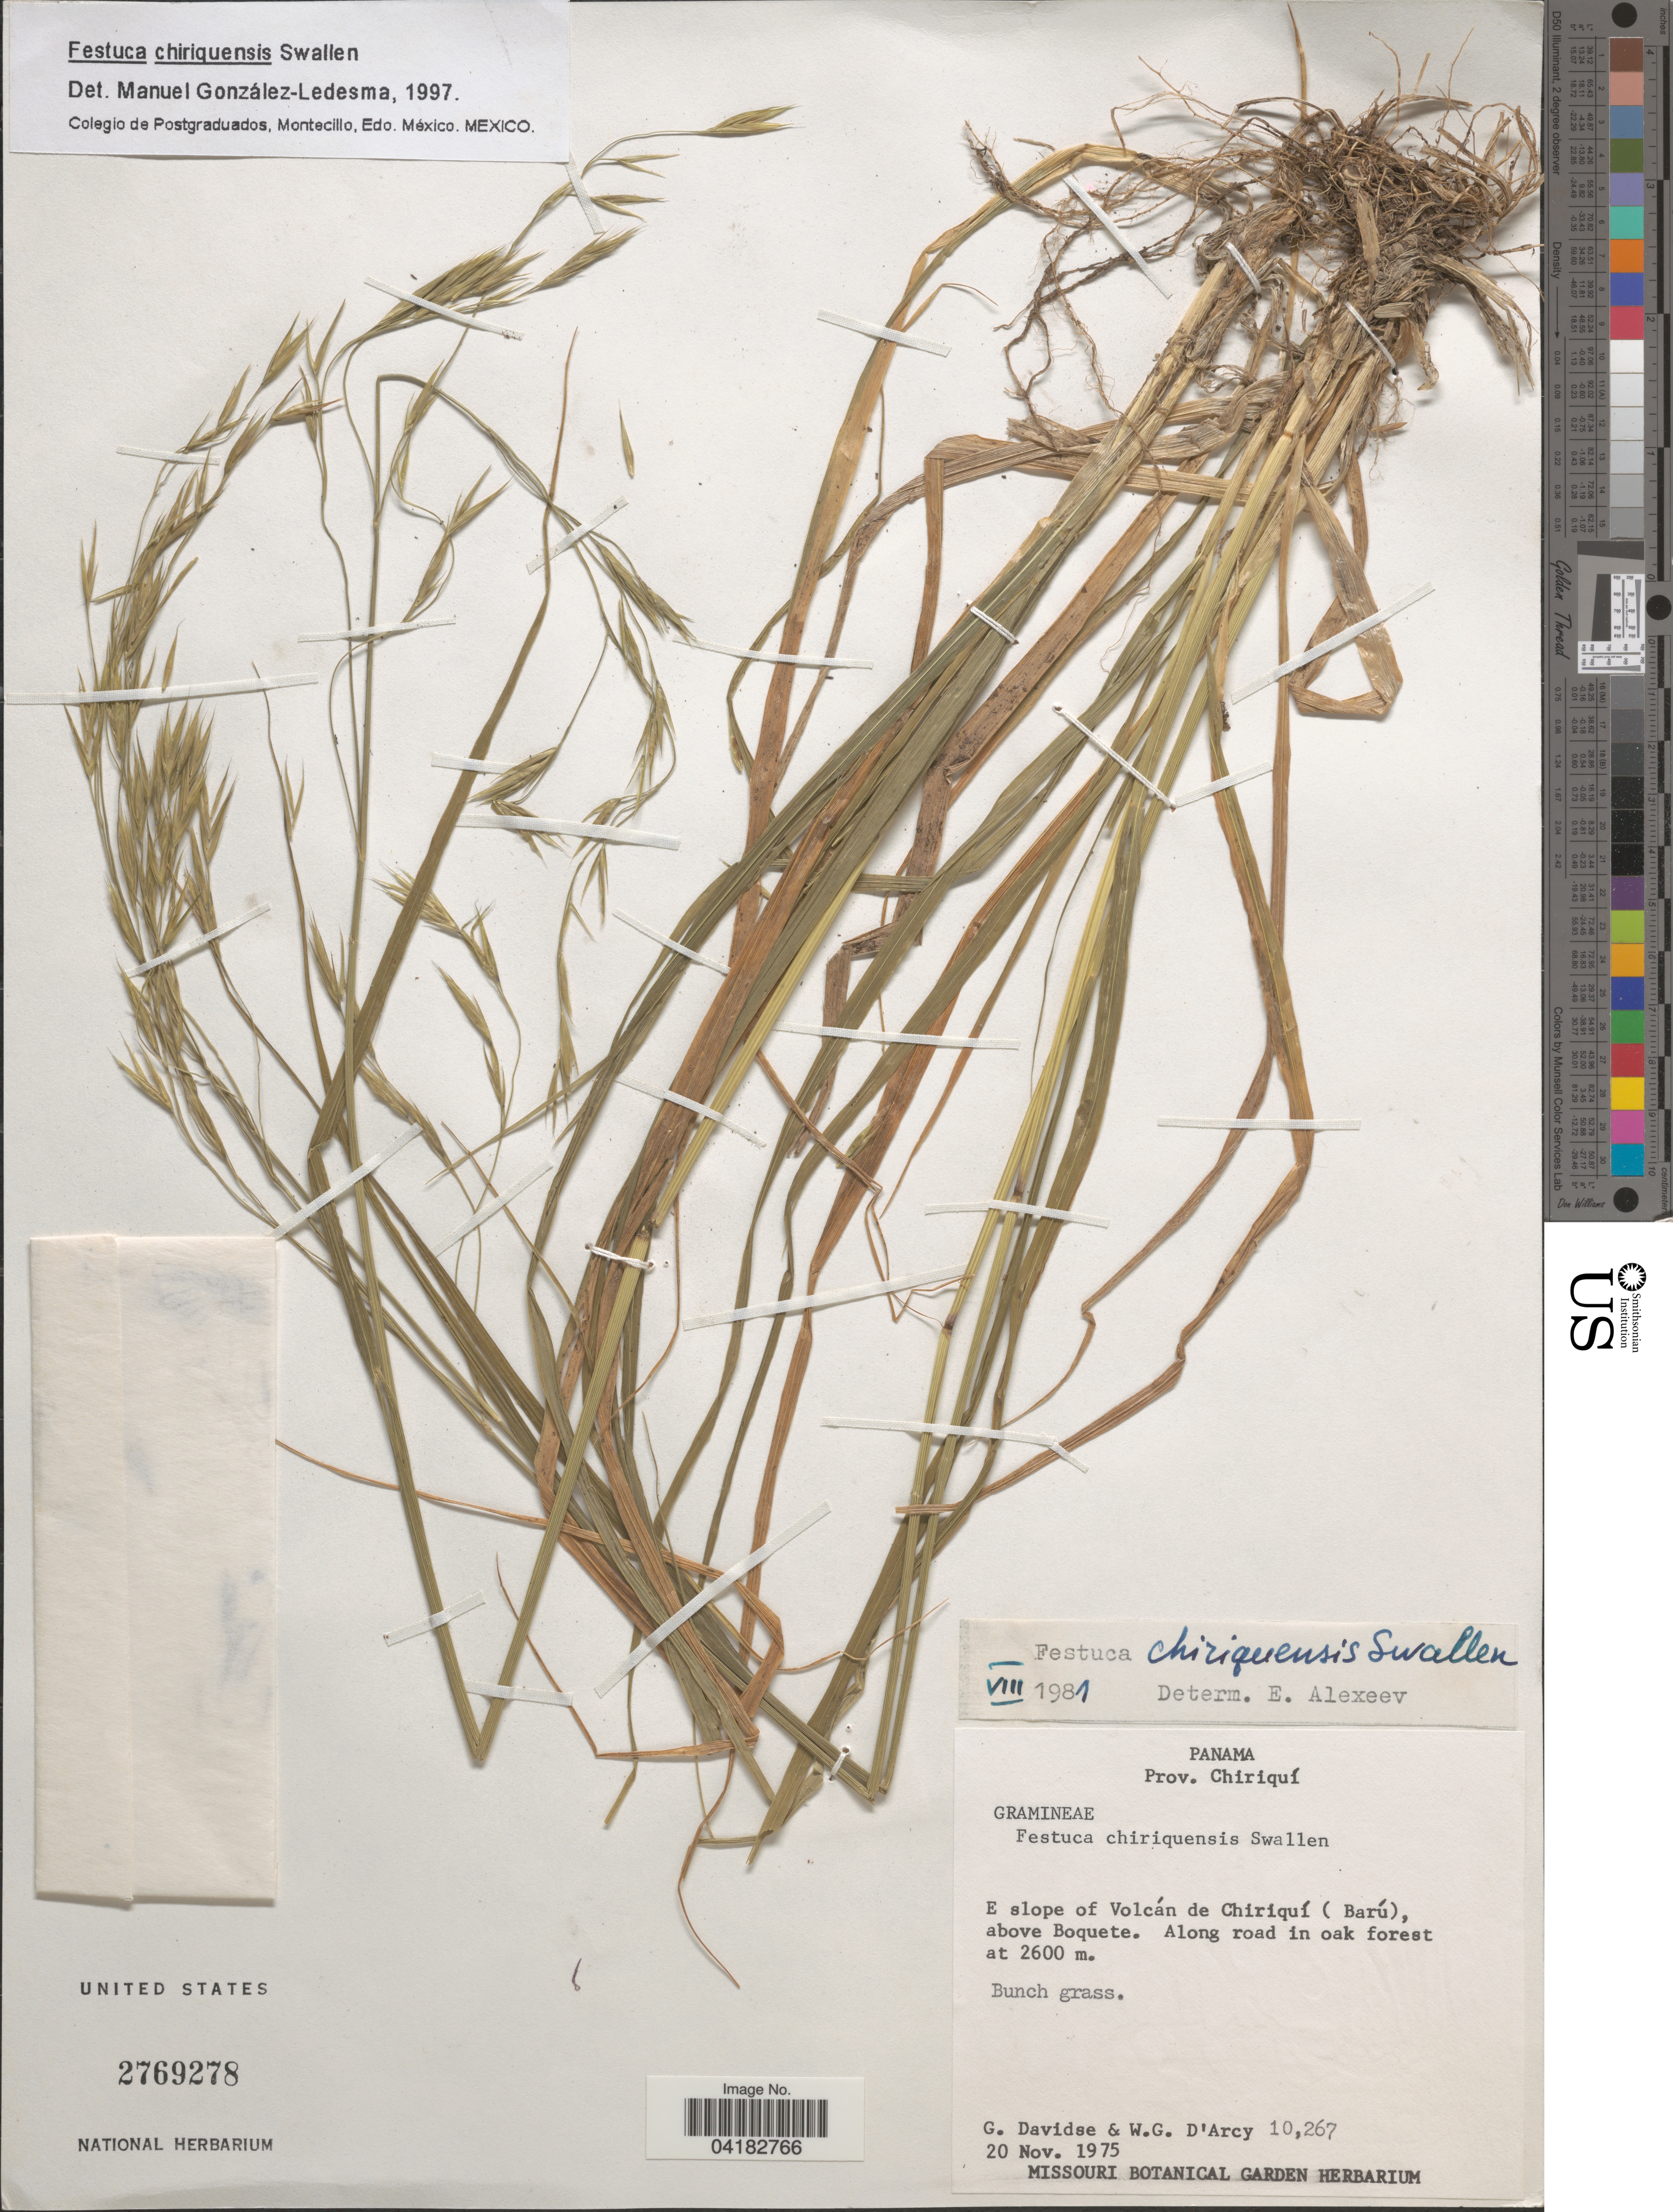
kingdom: Plantae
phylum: Tracheophyta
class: Liliopsida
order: Poales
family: Poaceae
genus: Festuca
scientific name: Festuca chiriquensis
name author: Swallen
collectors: G. Davidse & W. G. D'Arcy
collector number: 10267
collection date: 1975-11-20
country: Panama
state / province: Chiriqui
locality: E slope of Volcán de Chiriquí (Barú), above Boquete.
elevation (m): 2600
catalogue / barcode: US 2769278